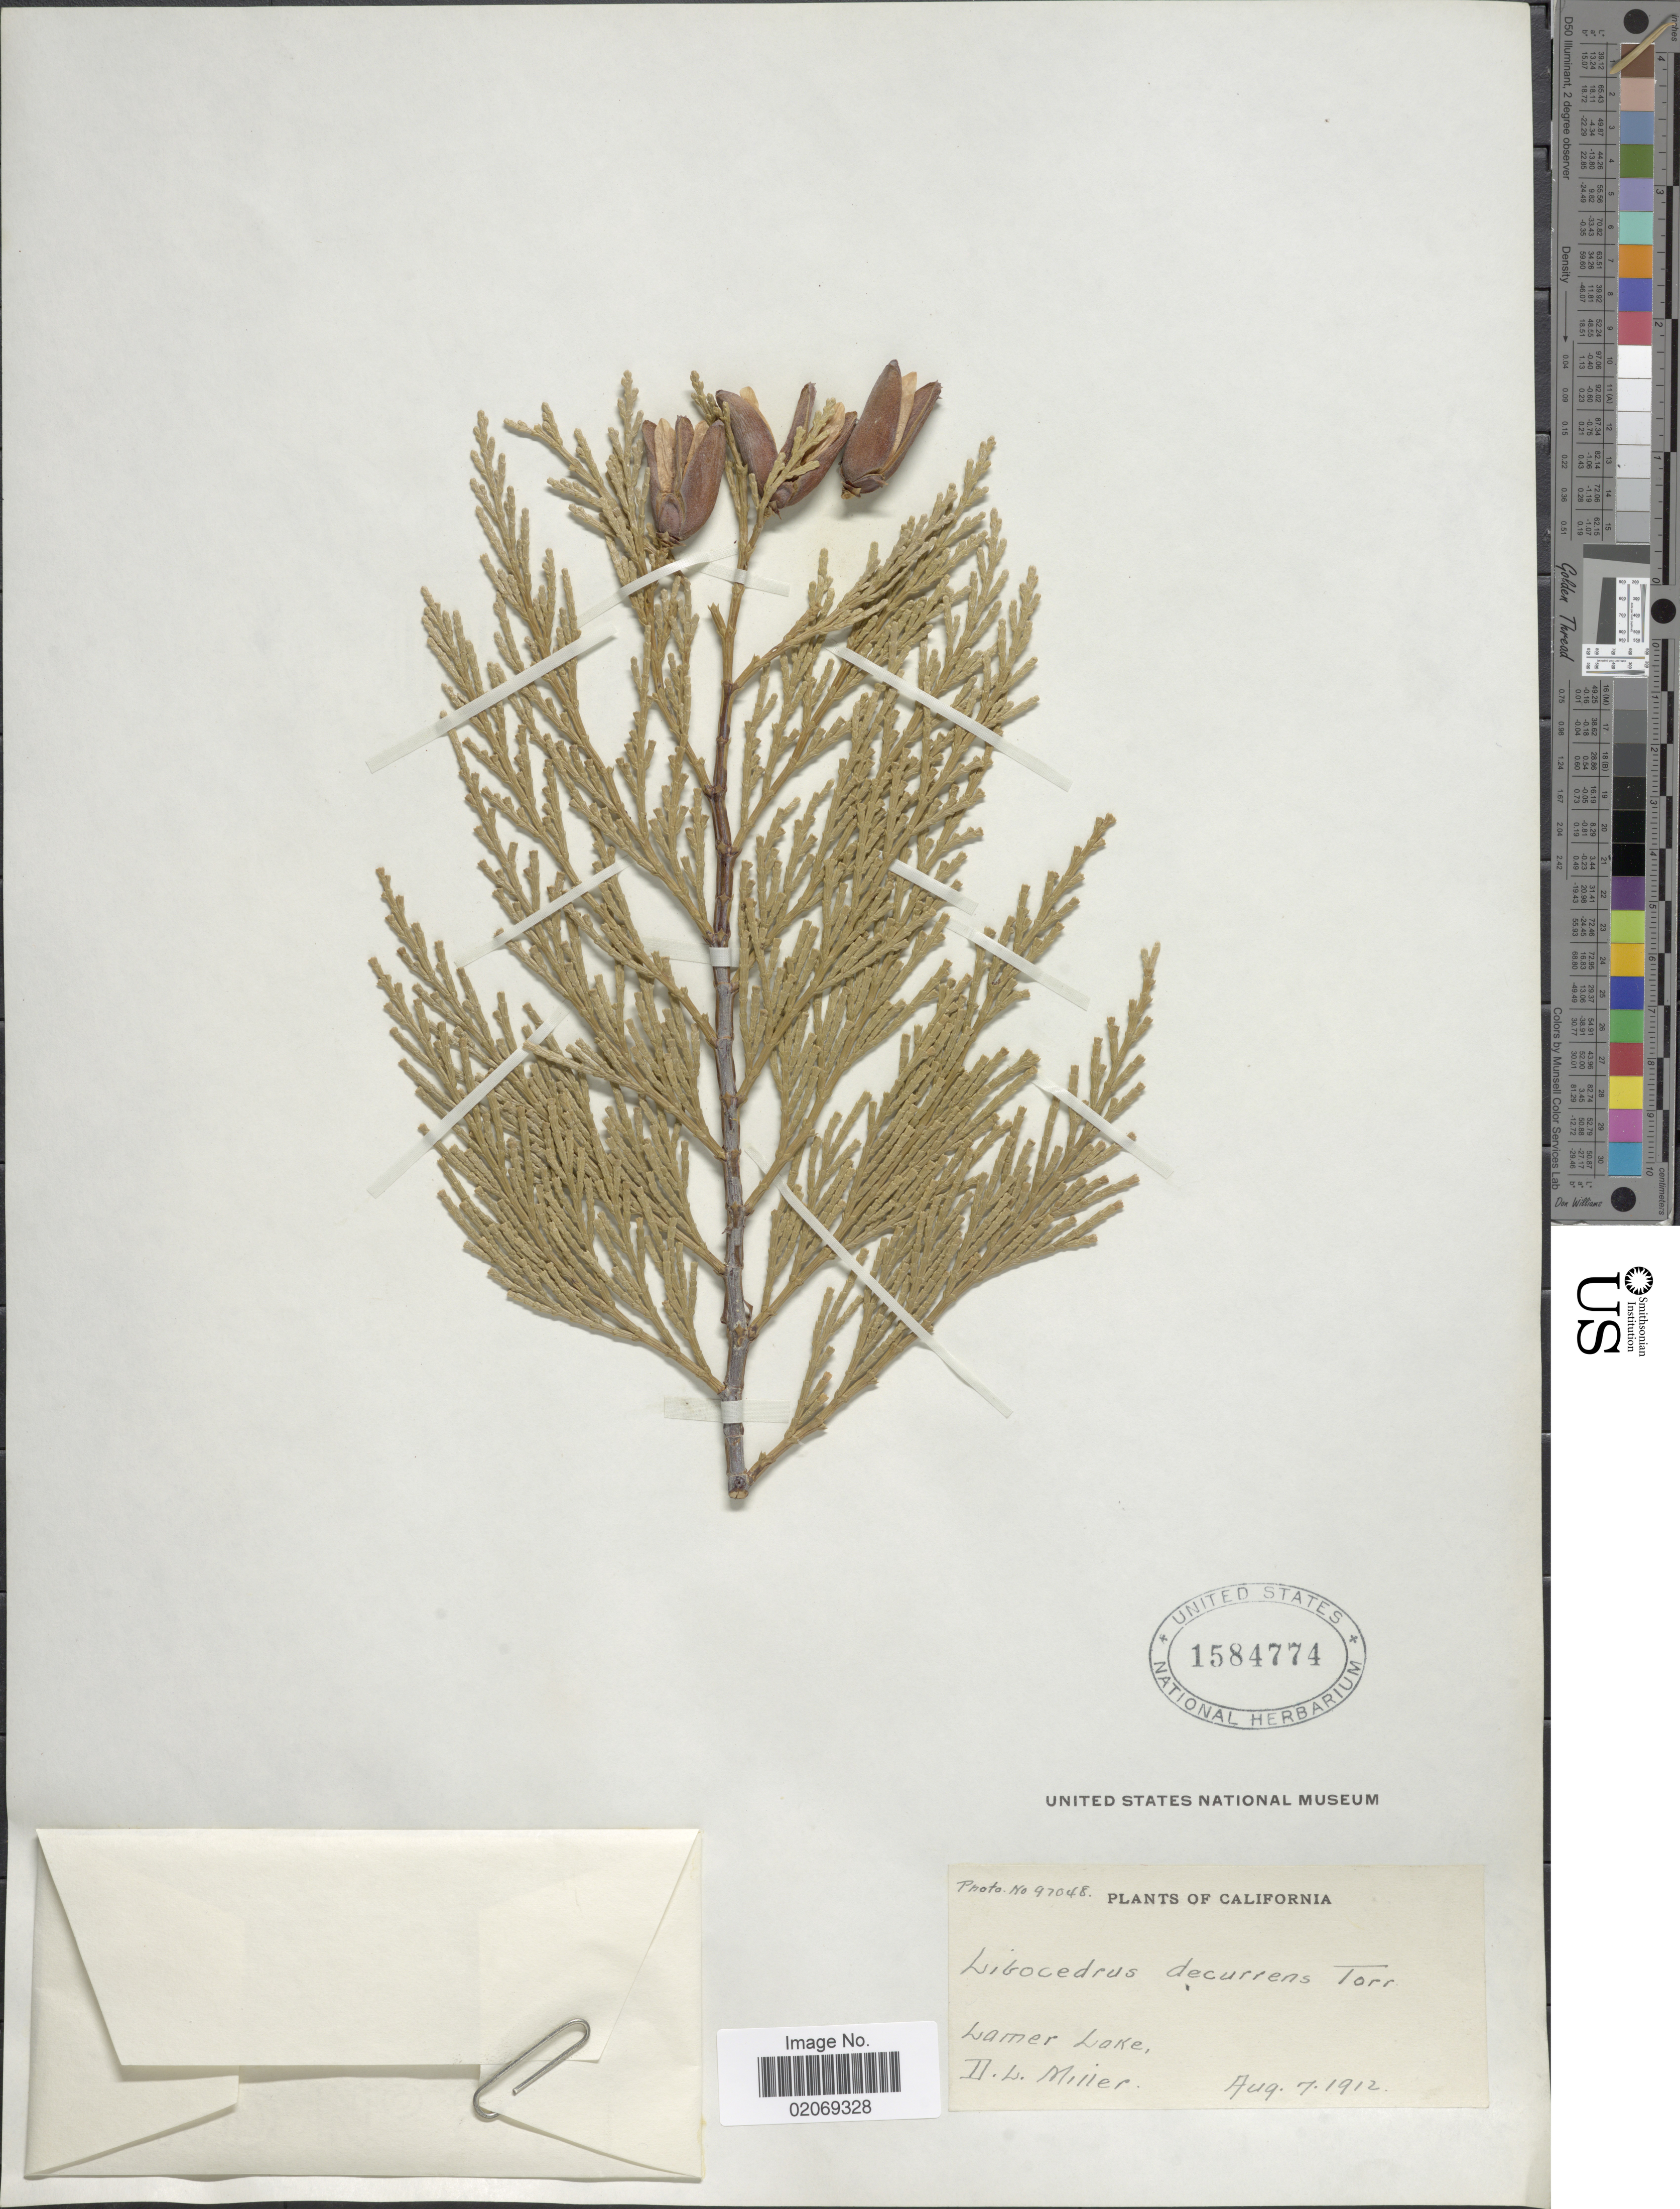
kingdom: Plantae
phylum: Tracheophyta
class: Pinopsida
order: Pinales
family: Cupressaceae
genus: Libocedrus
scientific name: Libocedrus decurrens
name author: Torr.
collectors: D. Miller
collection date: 1912-08-07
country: United States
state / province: California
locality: Lamer Lake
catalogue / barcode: US 1584774